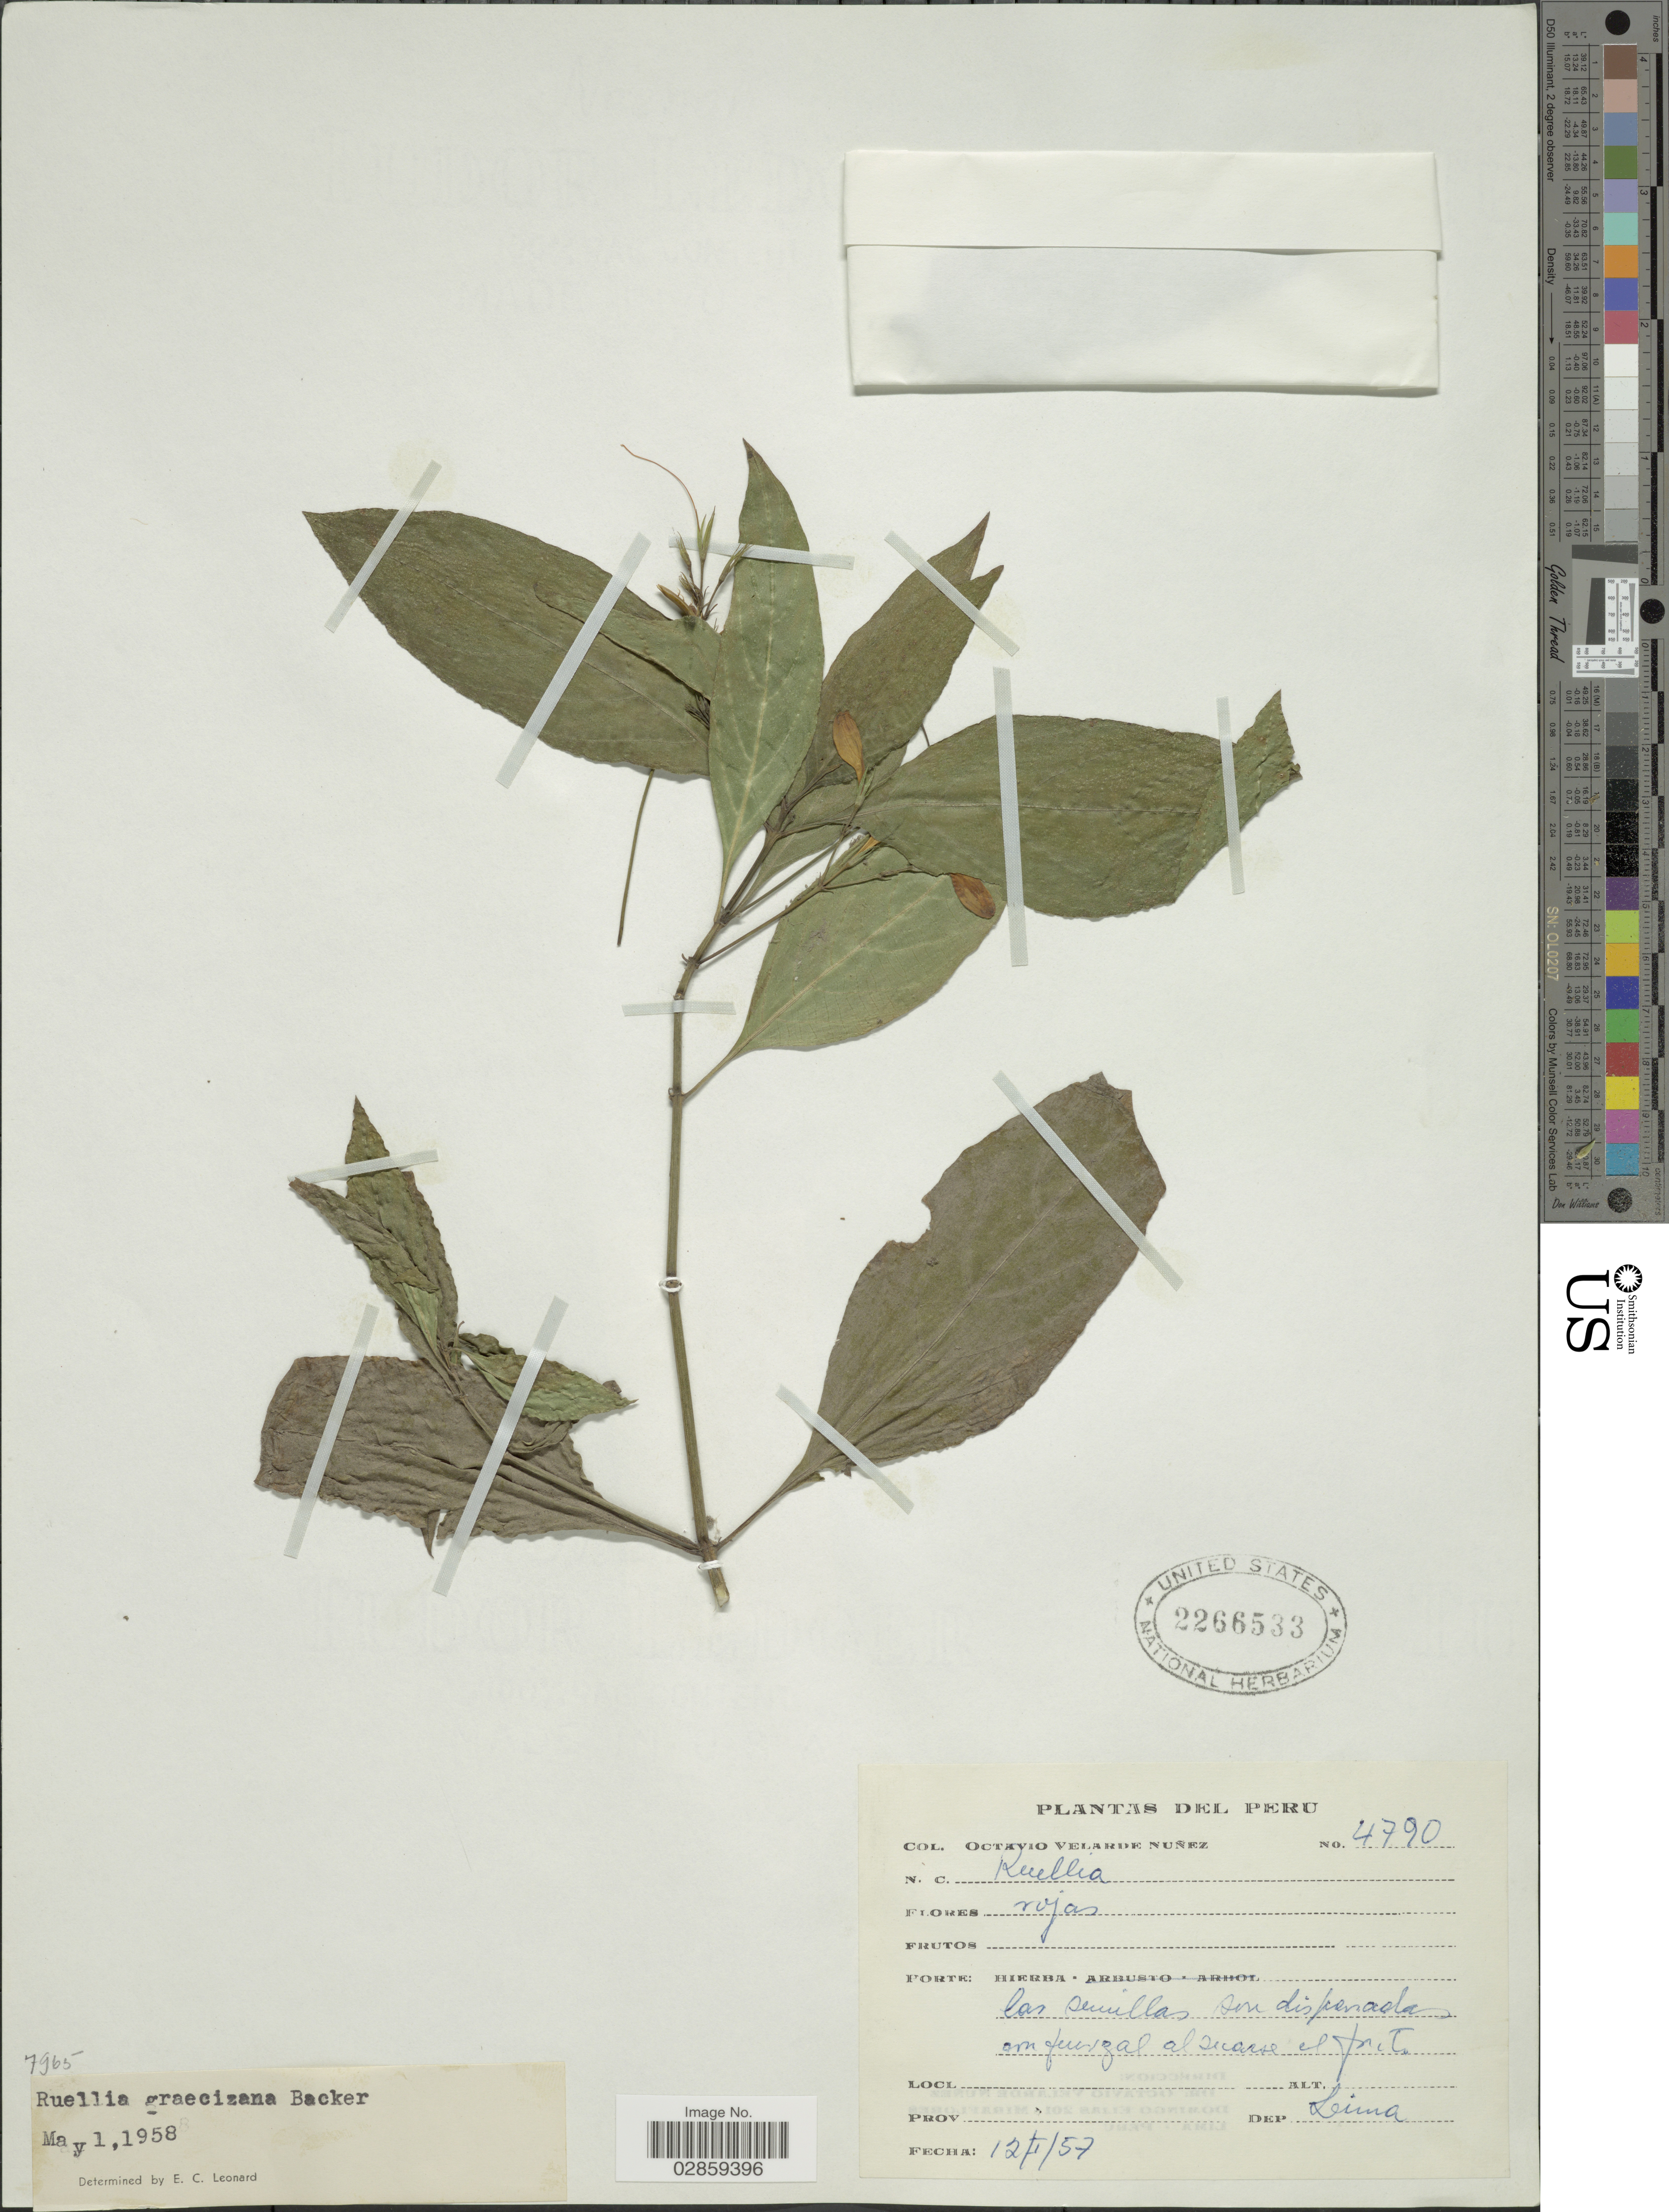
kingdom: Plantae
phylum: Tracheophyta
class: Magnoliopsida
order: Lamiales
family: Acanthaceae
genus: Ruellia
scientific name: Ruellia brevifolia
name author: (Pohl) C. Ezcurra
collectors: O. Nuñez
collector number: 4790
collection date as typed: Transcribed d/m/y: 12/1/57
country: Peru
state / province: Lima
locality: Dep. Lima.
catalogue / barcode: US 2266533